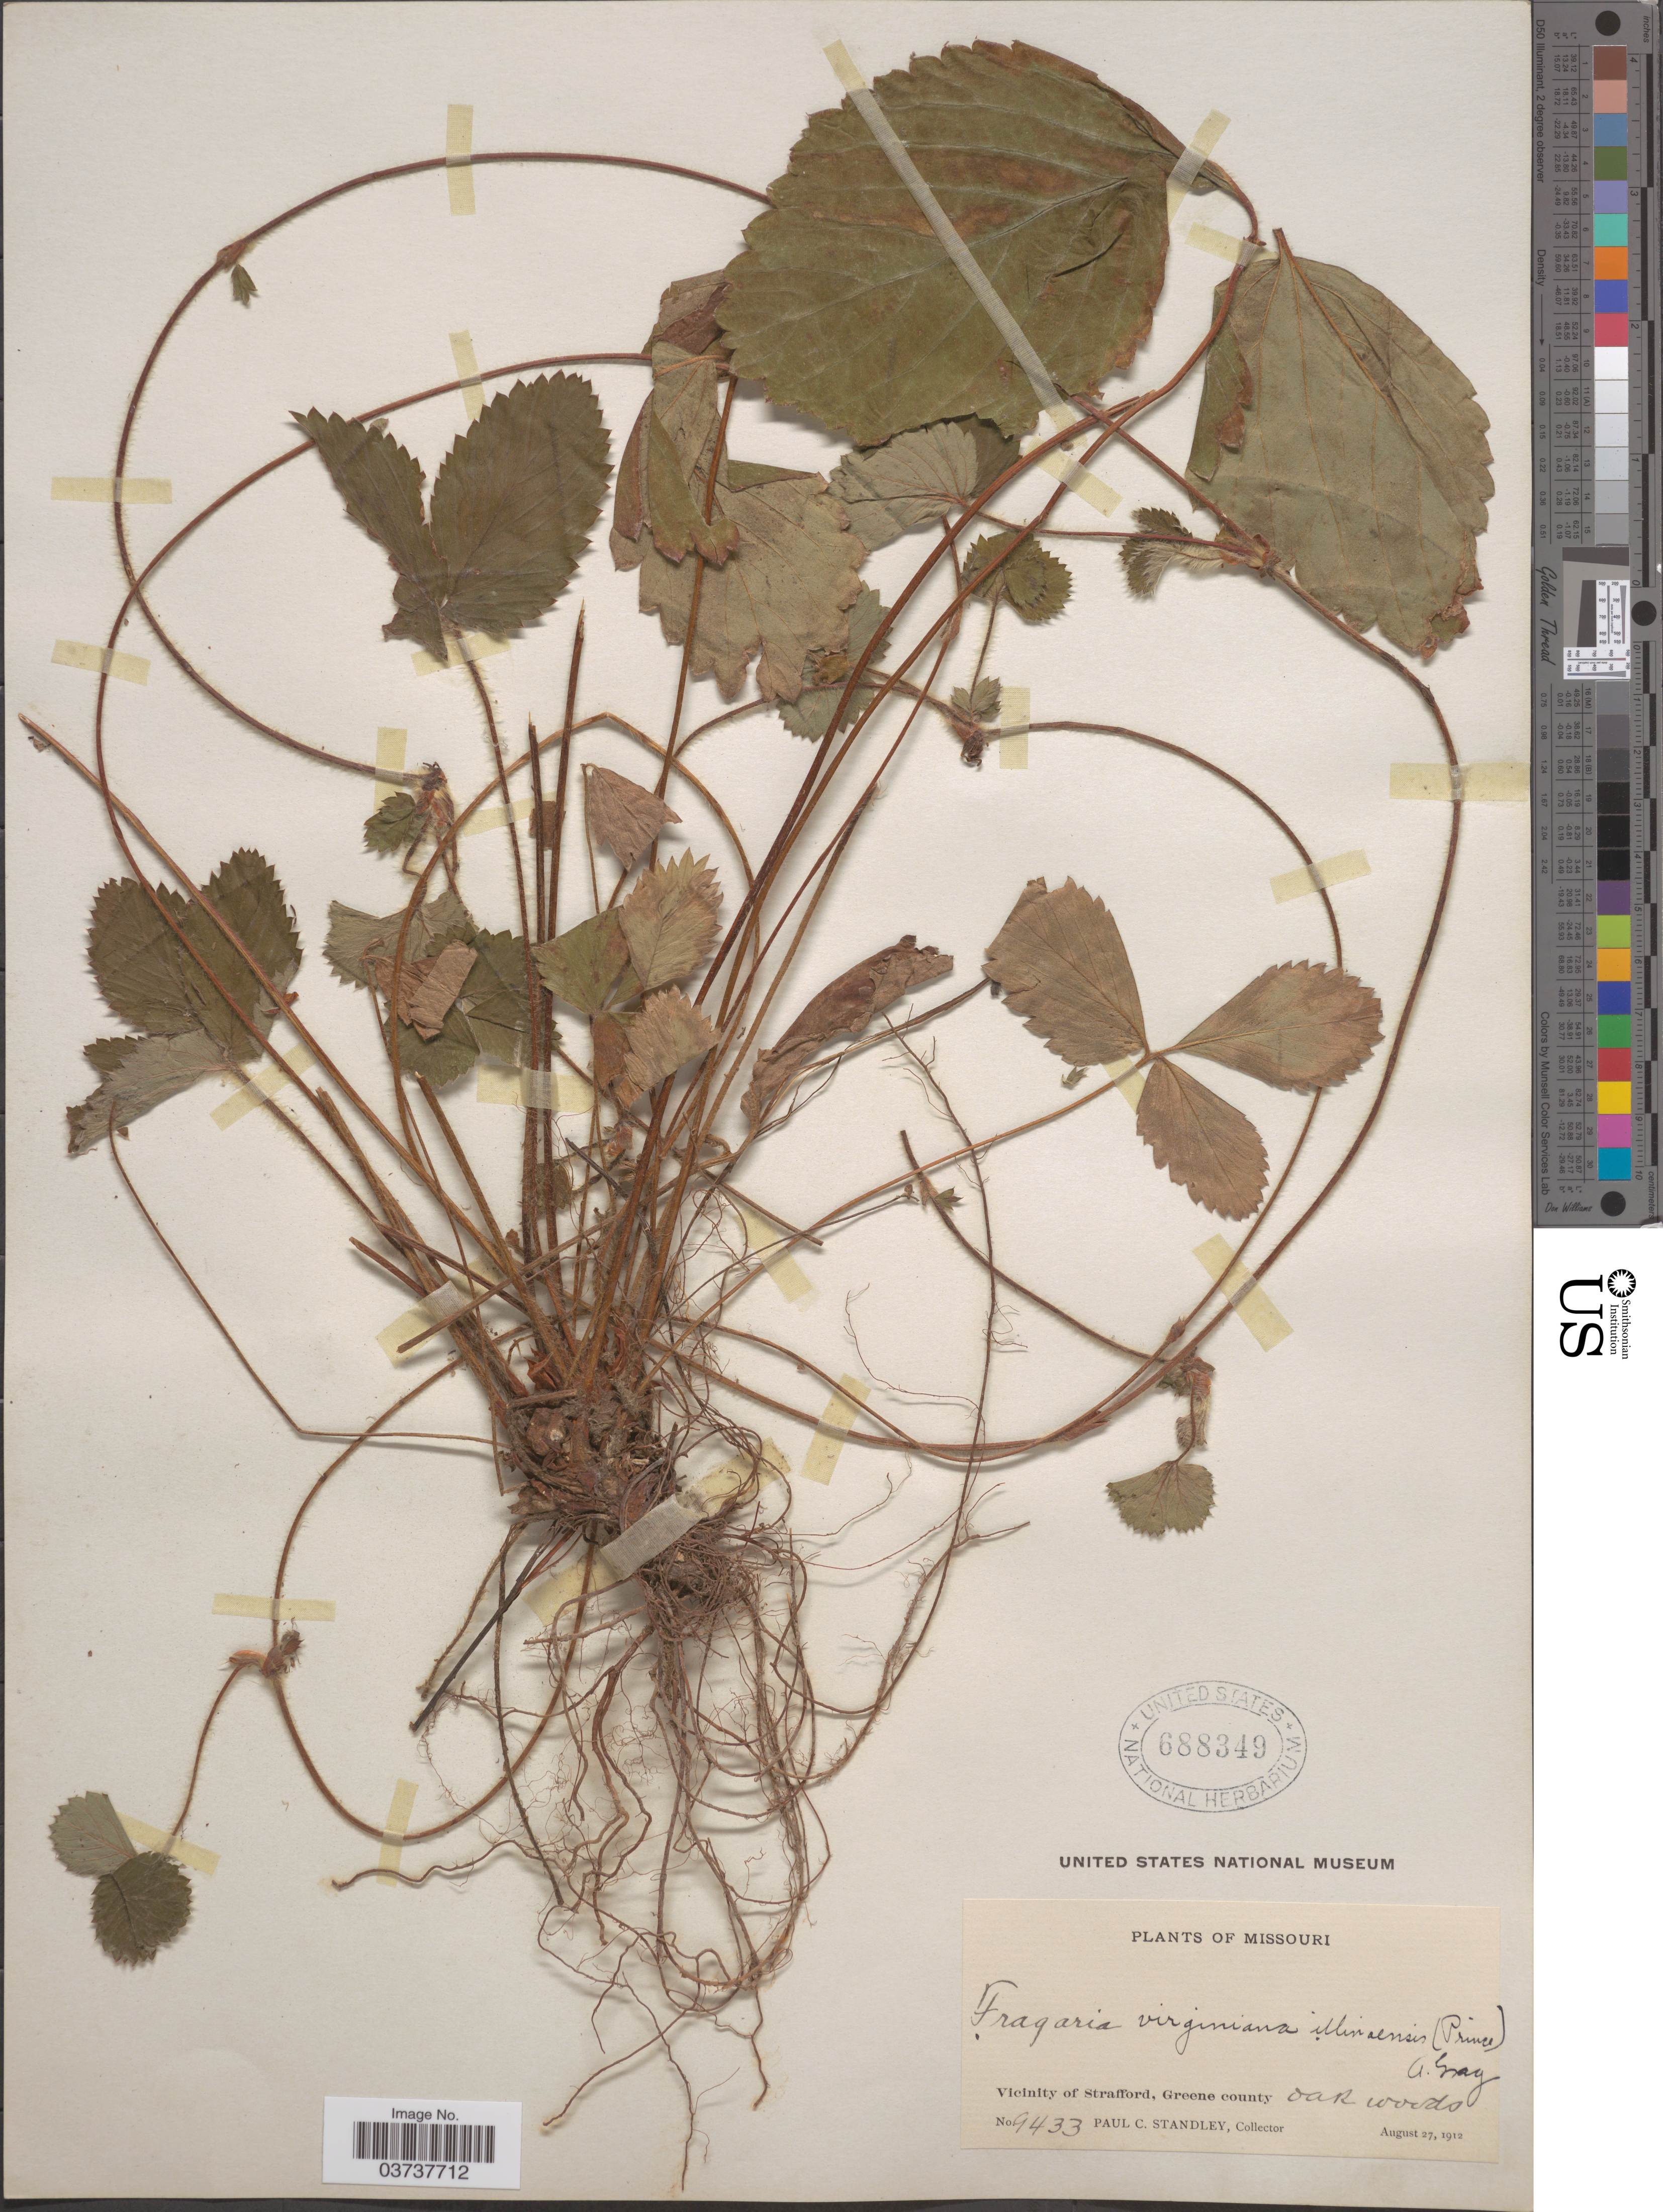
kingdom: Plantae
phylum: Tracheophyta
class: Magnoliopsida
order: Rosales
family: Rosaceae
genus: Fragaria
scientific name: Fragaria virginiana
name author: Mill.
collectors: P. C. Standley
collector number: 9433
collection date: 1912-08-27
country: United States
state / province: Missouri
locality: Vicinity of Strafford, Greene county.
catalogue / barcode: US 688349